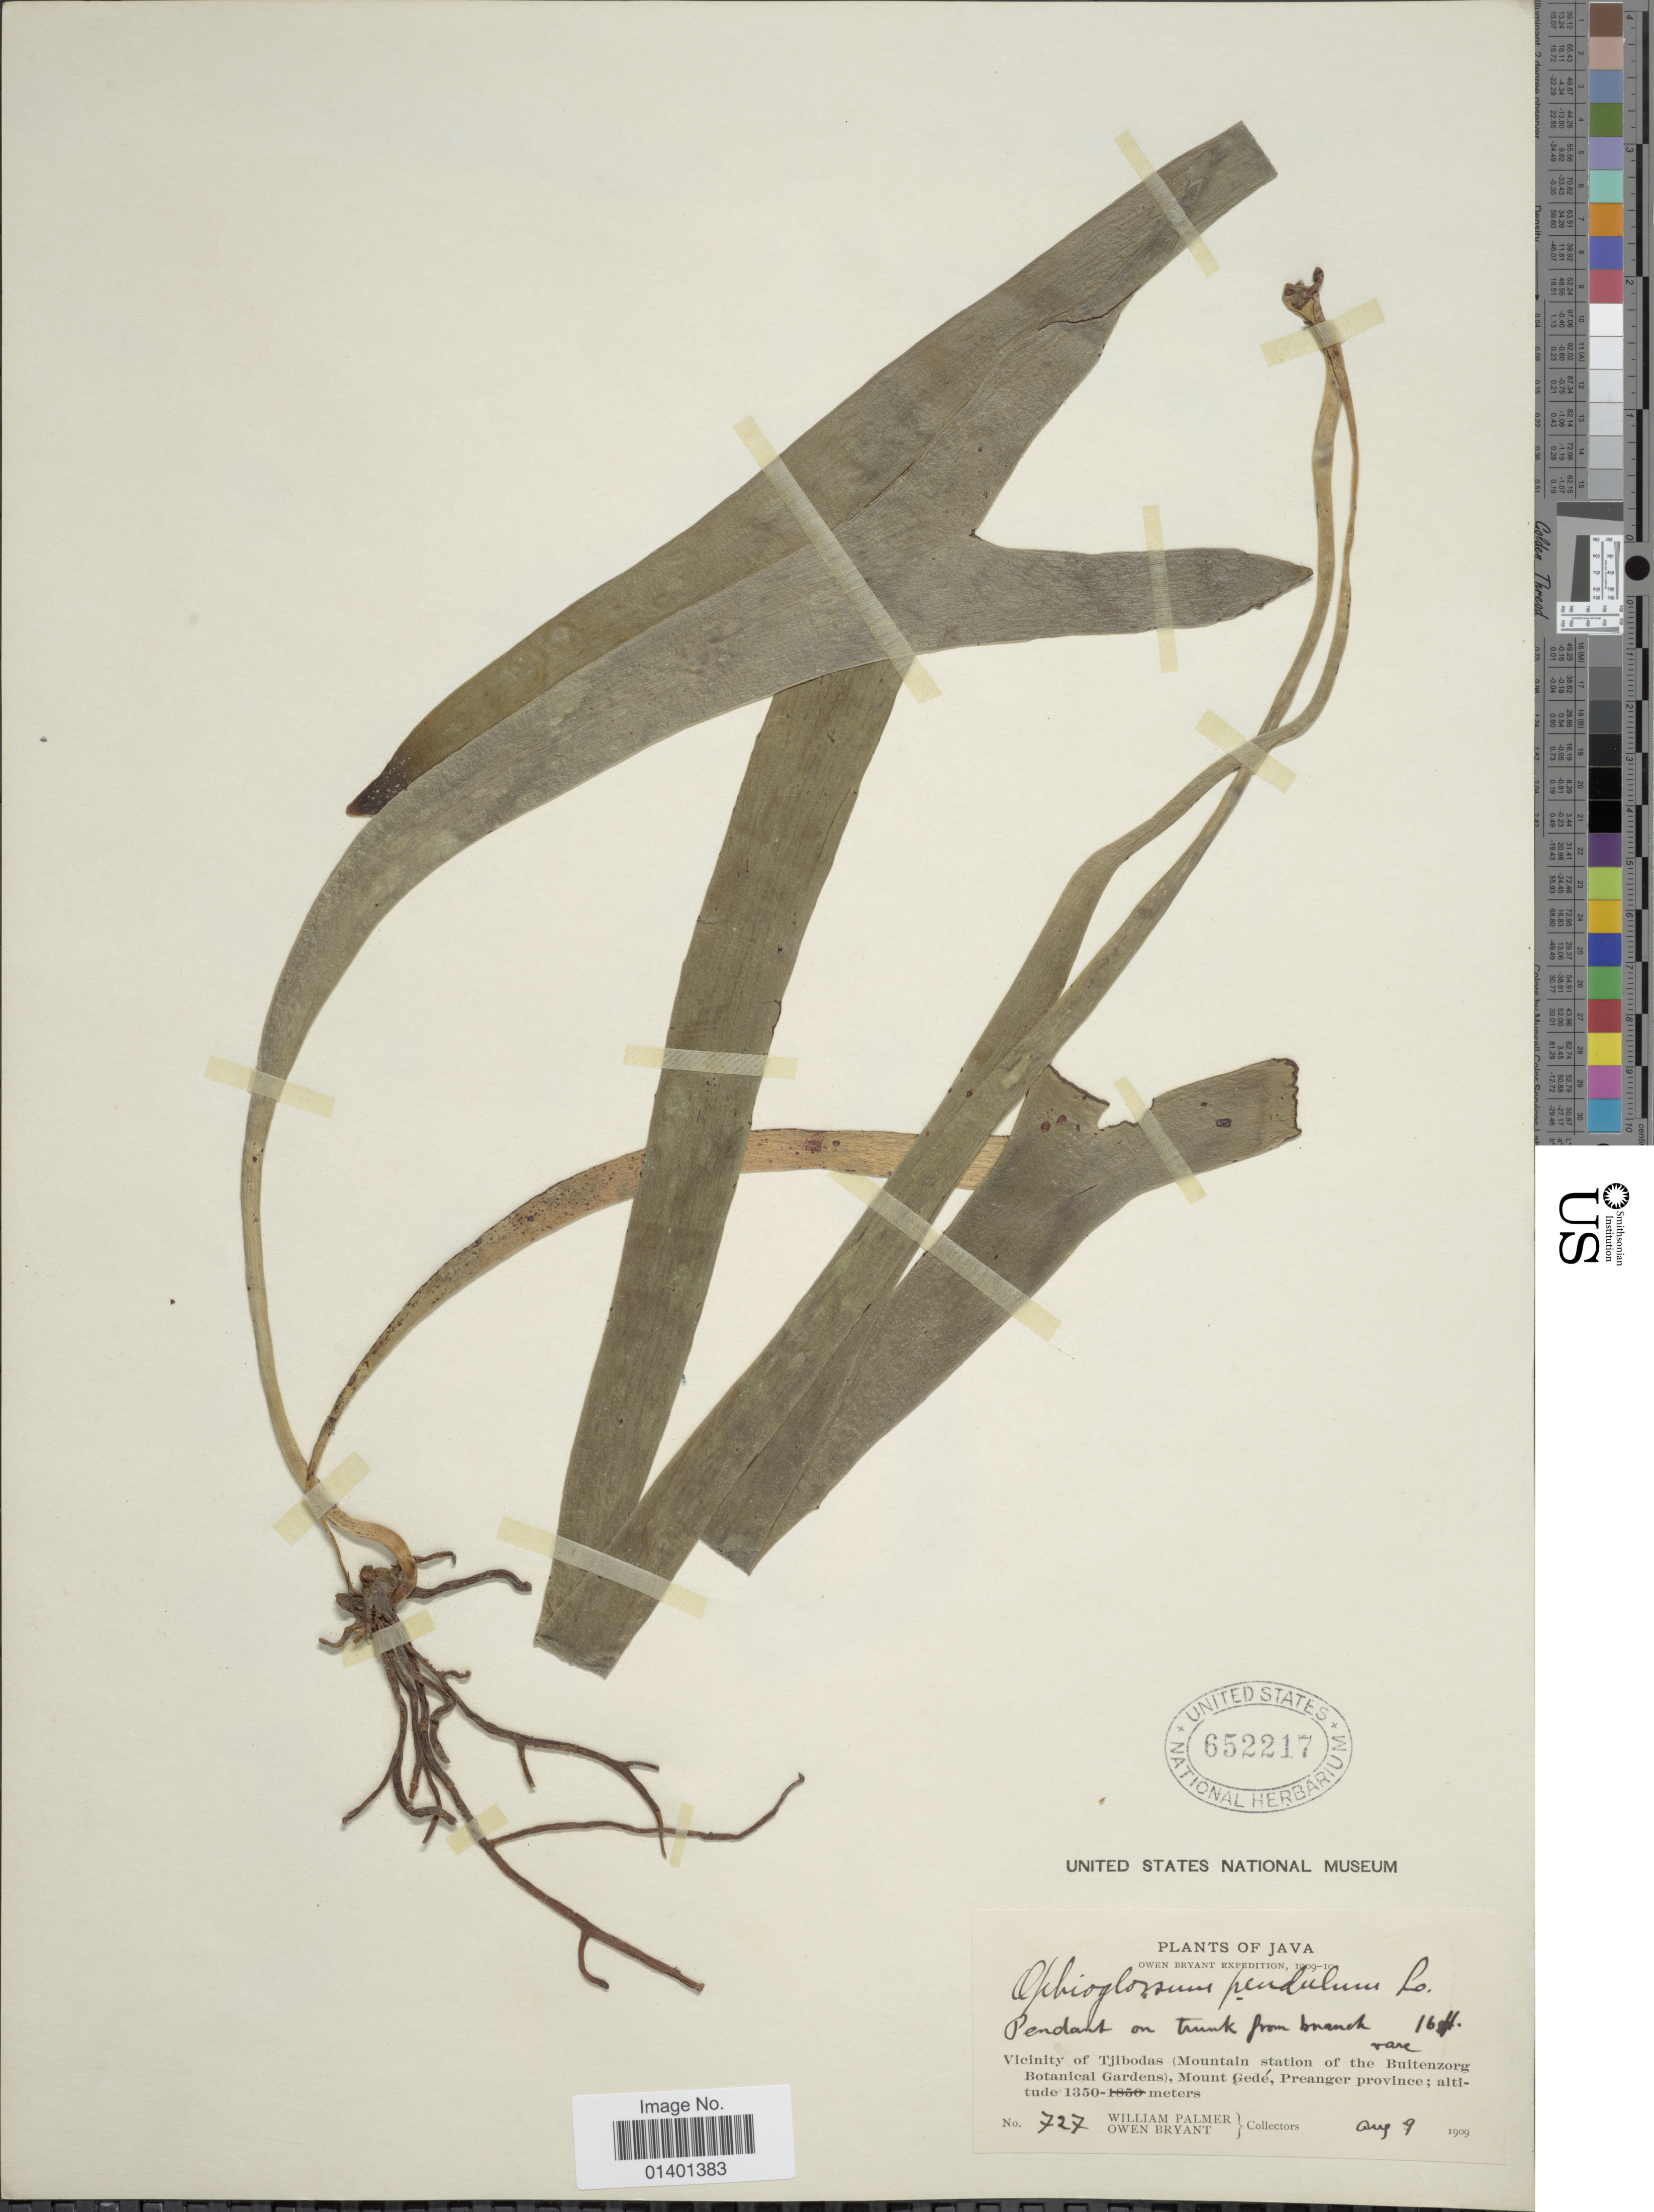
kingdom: Plantae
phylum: Tracheophyta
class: Polypodiopsida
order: Ophioglossales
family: Ophioglossaceae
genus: Ophioglossum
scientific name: Ophioglossum pendulum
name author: L.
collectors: W. Palmer & O. Bryant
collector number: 727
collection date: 1909-08-09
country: Indonesia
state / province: Java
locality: Vicinity of Tjibodas (Mountain station of the Buitenzorg Botanical Gardens), Mount Gedé, Preanger province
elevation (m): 1350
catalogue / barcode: US 652217